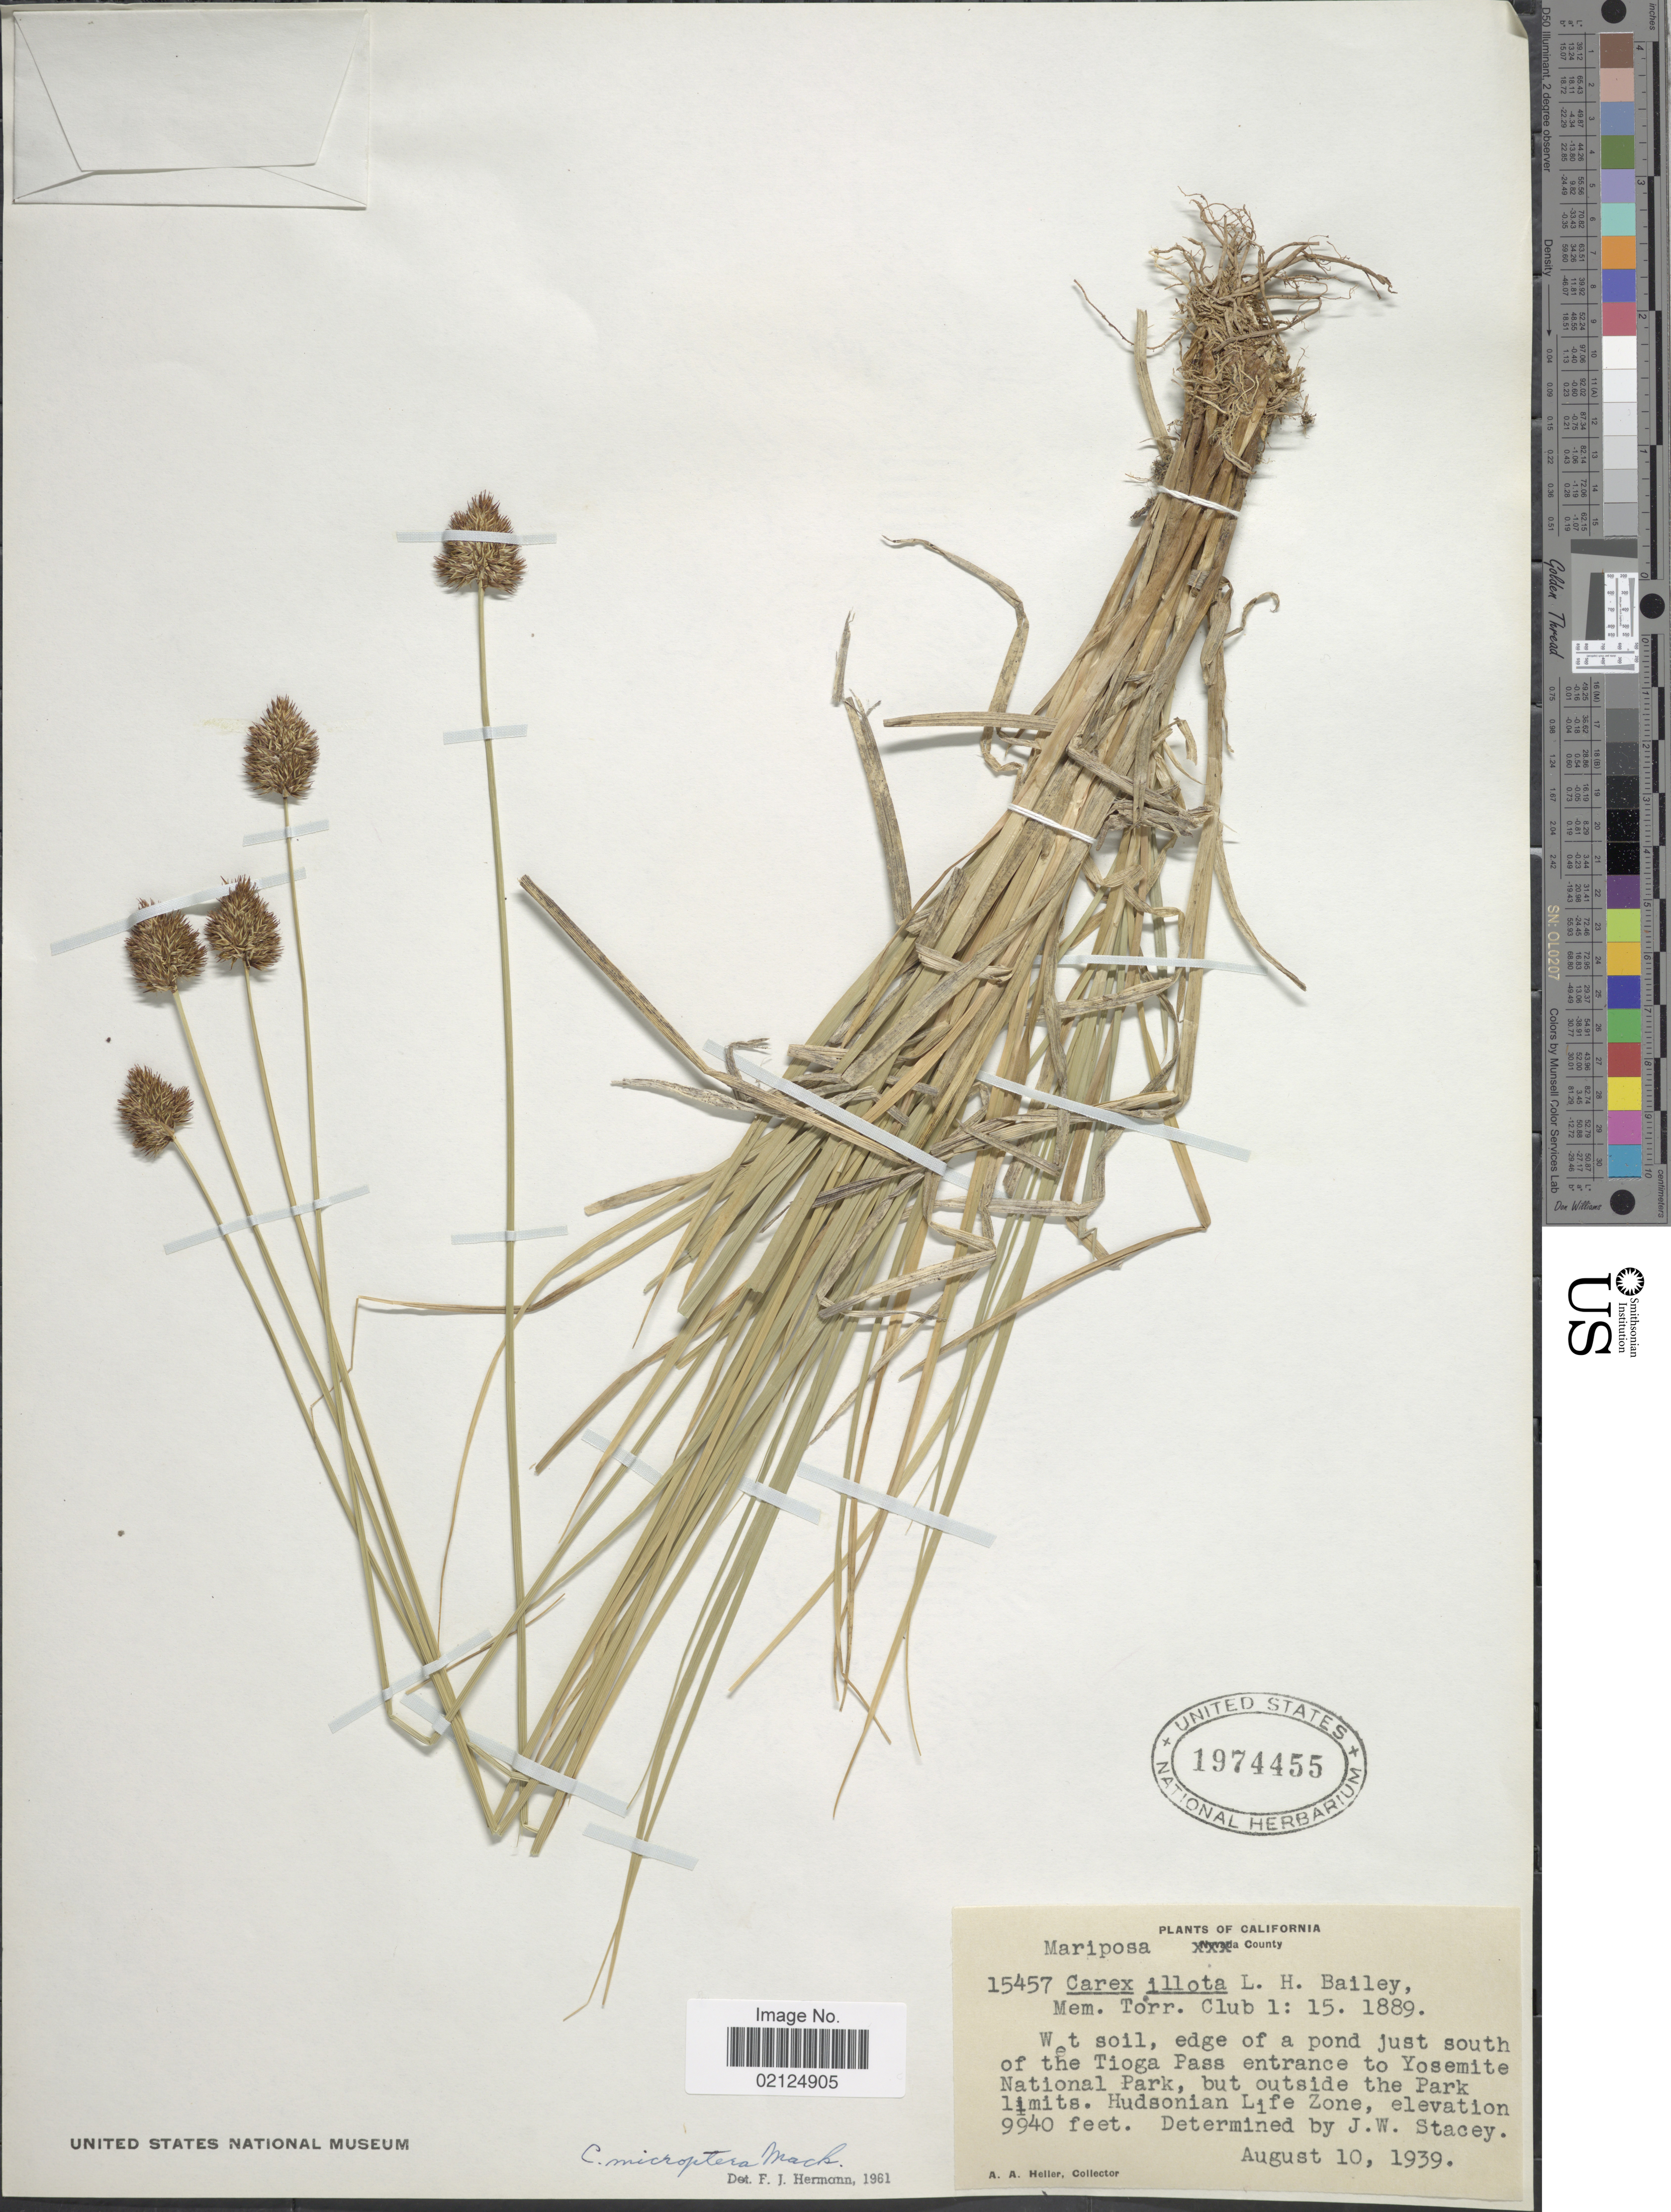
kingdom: Plantae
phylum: Tracheophyta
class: Liliopsida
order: Poales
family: Cyperaceae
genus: Carex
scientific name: Carex microptera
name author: Mack.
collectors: A. A. Heller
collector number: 15457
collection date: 1939-08-10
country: United States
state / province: California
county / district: Mariposa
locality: Edge of a pond just south of the Tioga Pass entrance to Yosemite National Park, but outside the Park limits. Hudsonian Life Zone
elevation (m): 3030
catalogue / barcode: US 1974455